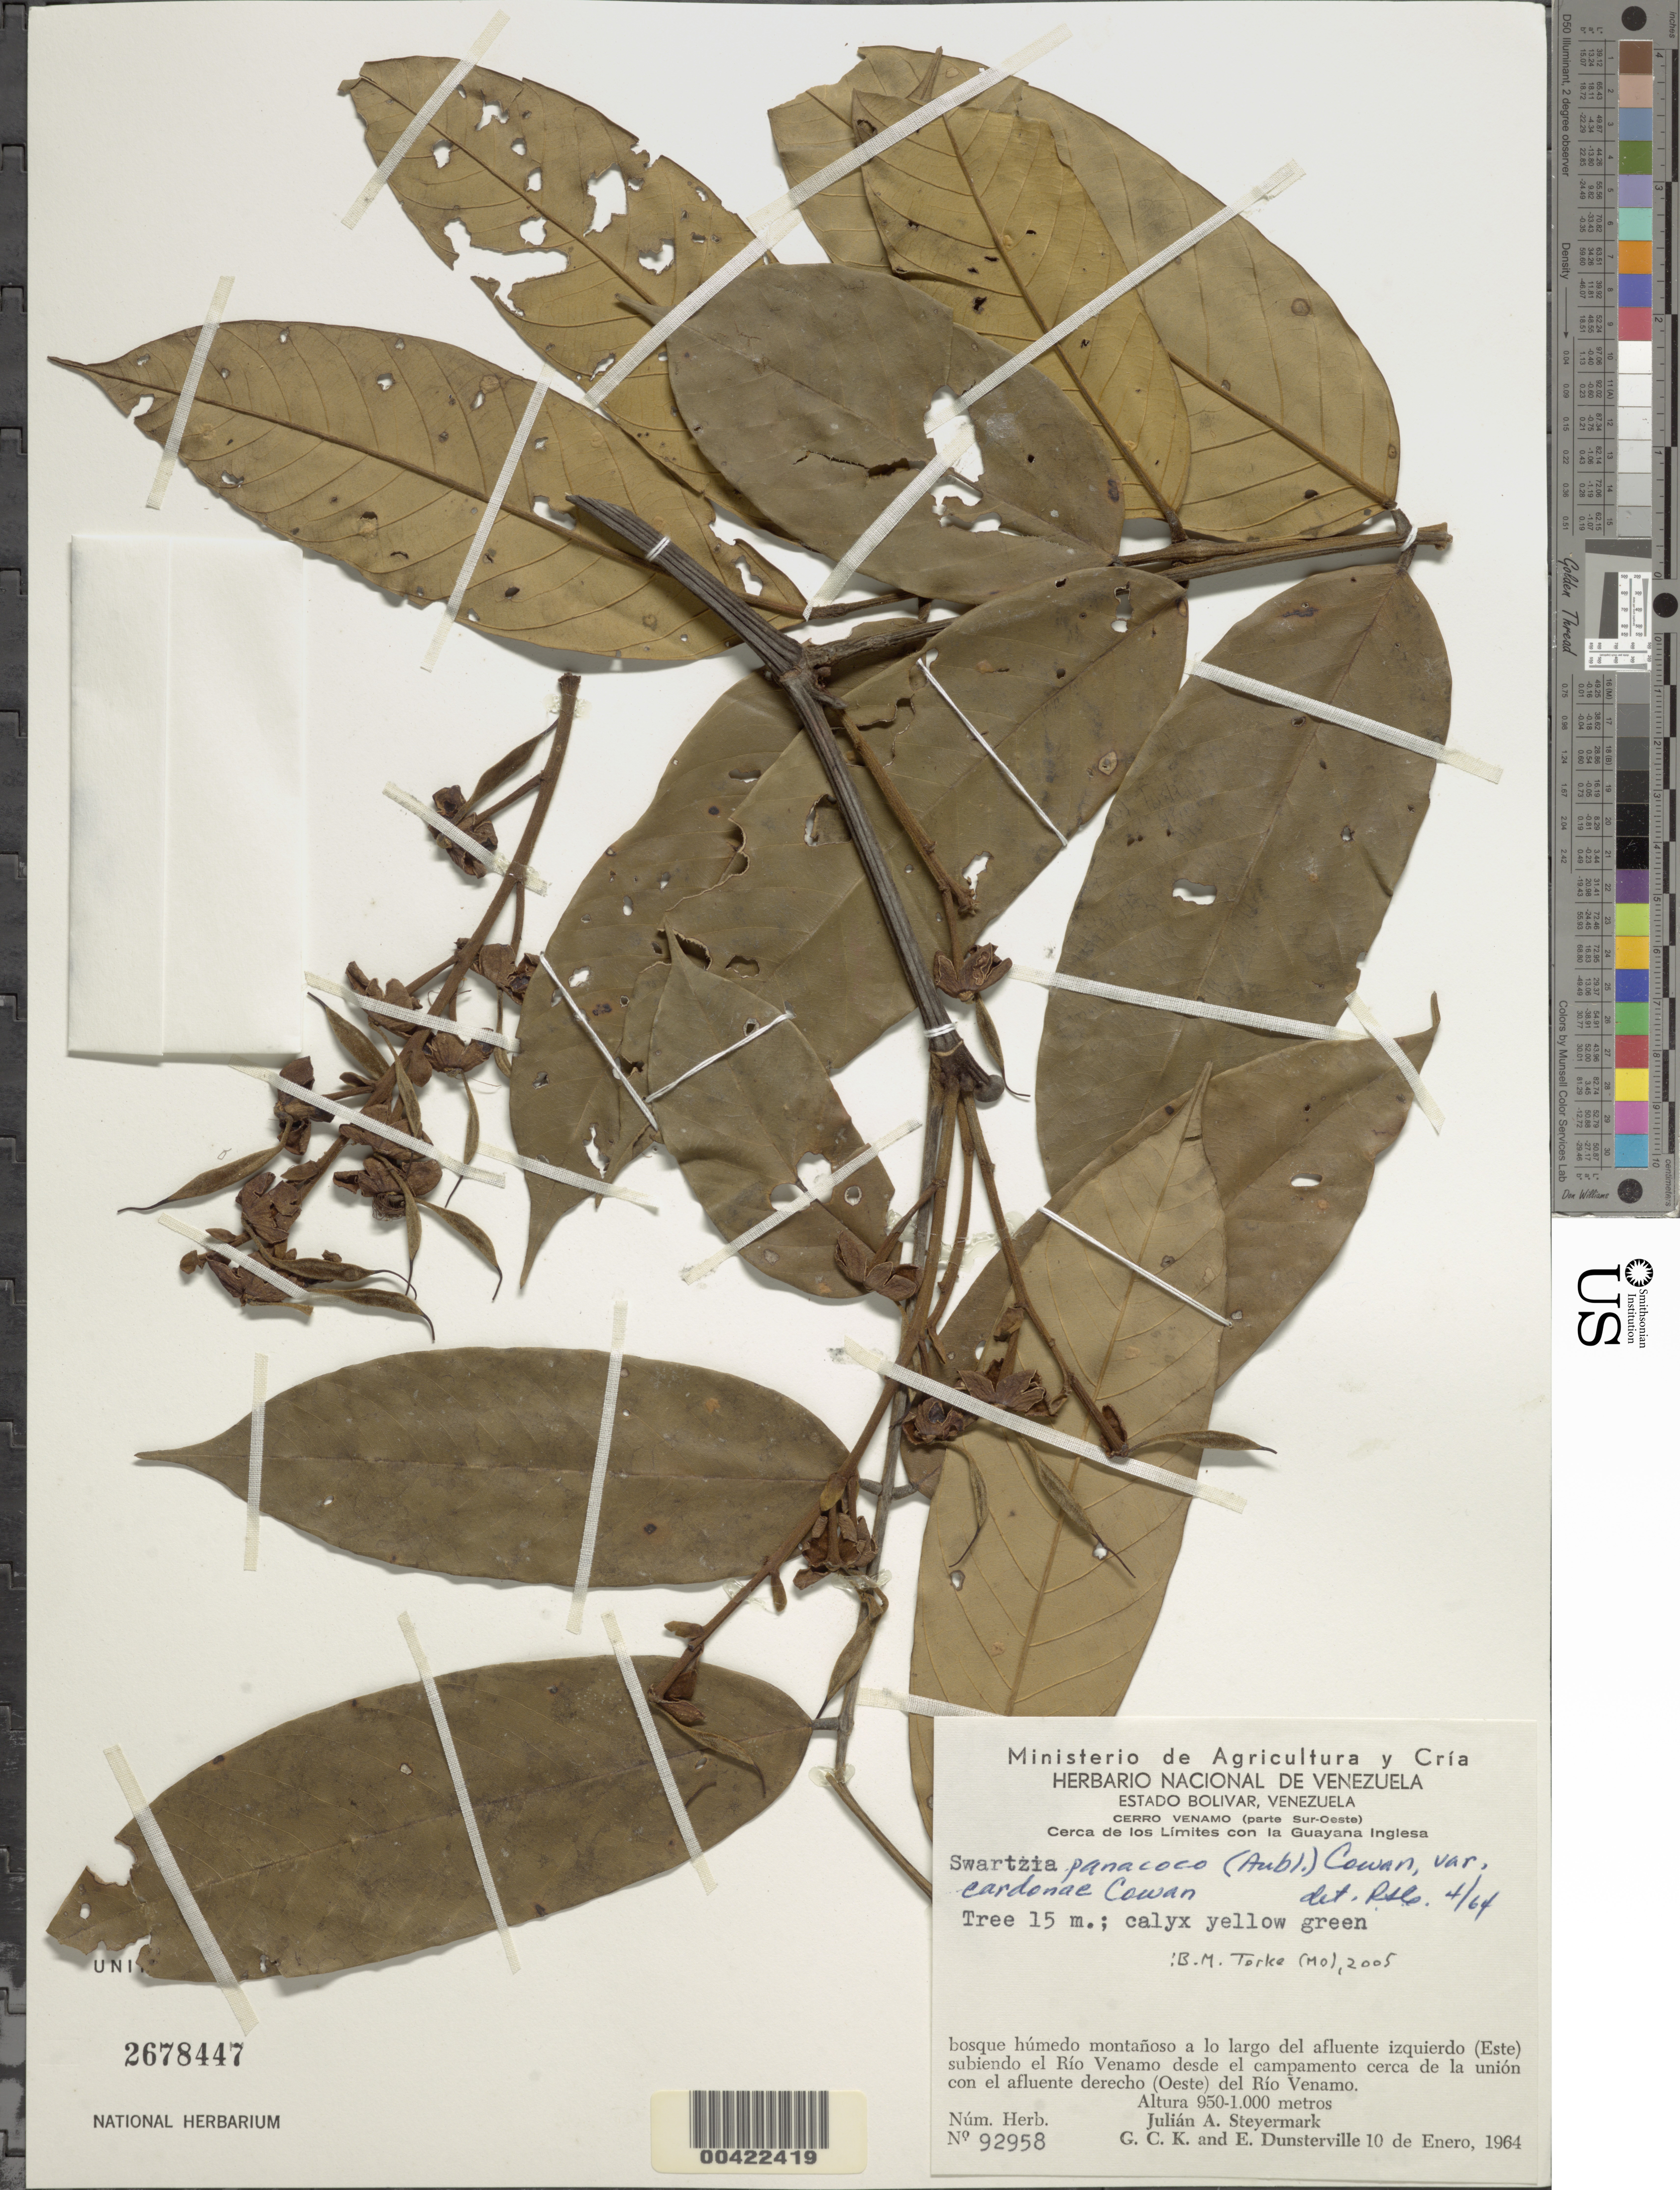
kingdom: Plantae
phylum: Tracheophyta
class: Magnoliopsida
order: Fabales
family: Fabaceae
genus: Swartzia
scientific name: Swartzia panacoco var. cardonae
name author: R.S. Cowan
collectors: J. Steyermark, G. C. K. Dunsterville & E. Dunsterville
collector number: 92958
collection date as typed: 10 Jan 1964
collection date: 1964-01-10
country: Venezuela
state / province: Bolivar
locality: Cerro venamo; cerca de los limites con la guayana inglesa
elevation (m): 950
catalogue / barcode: US 2678447